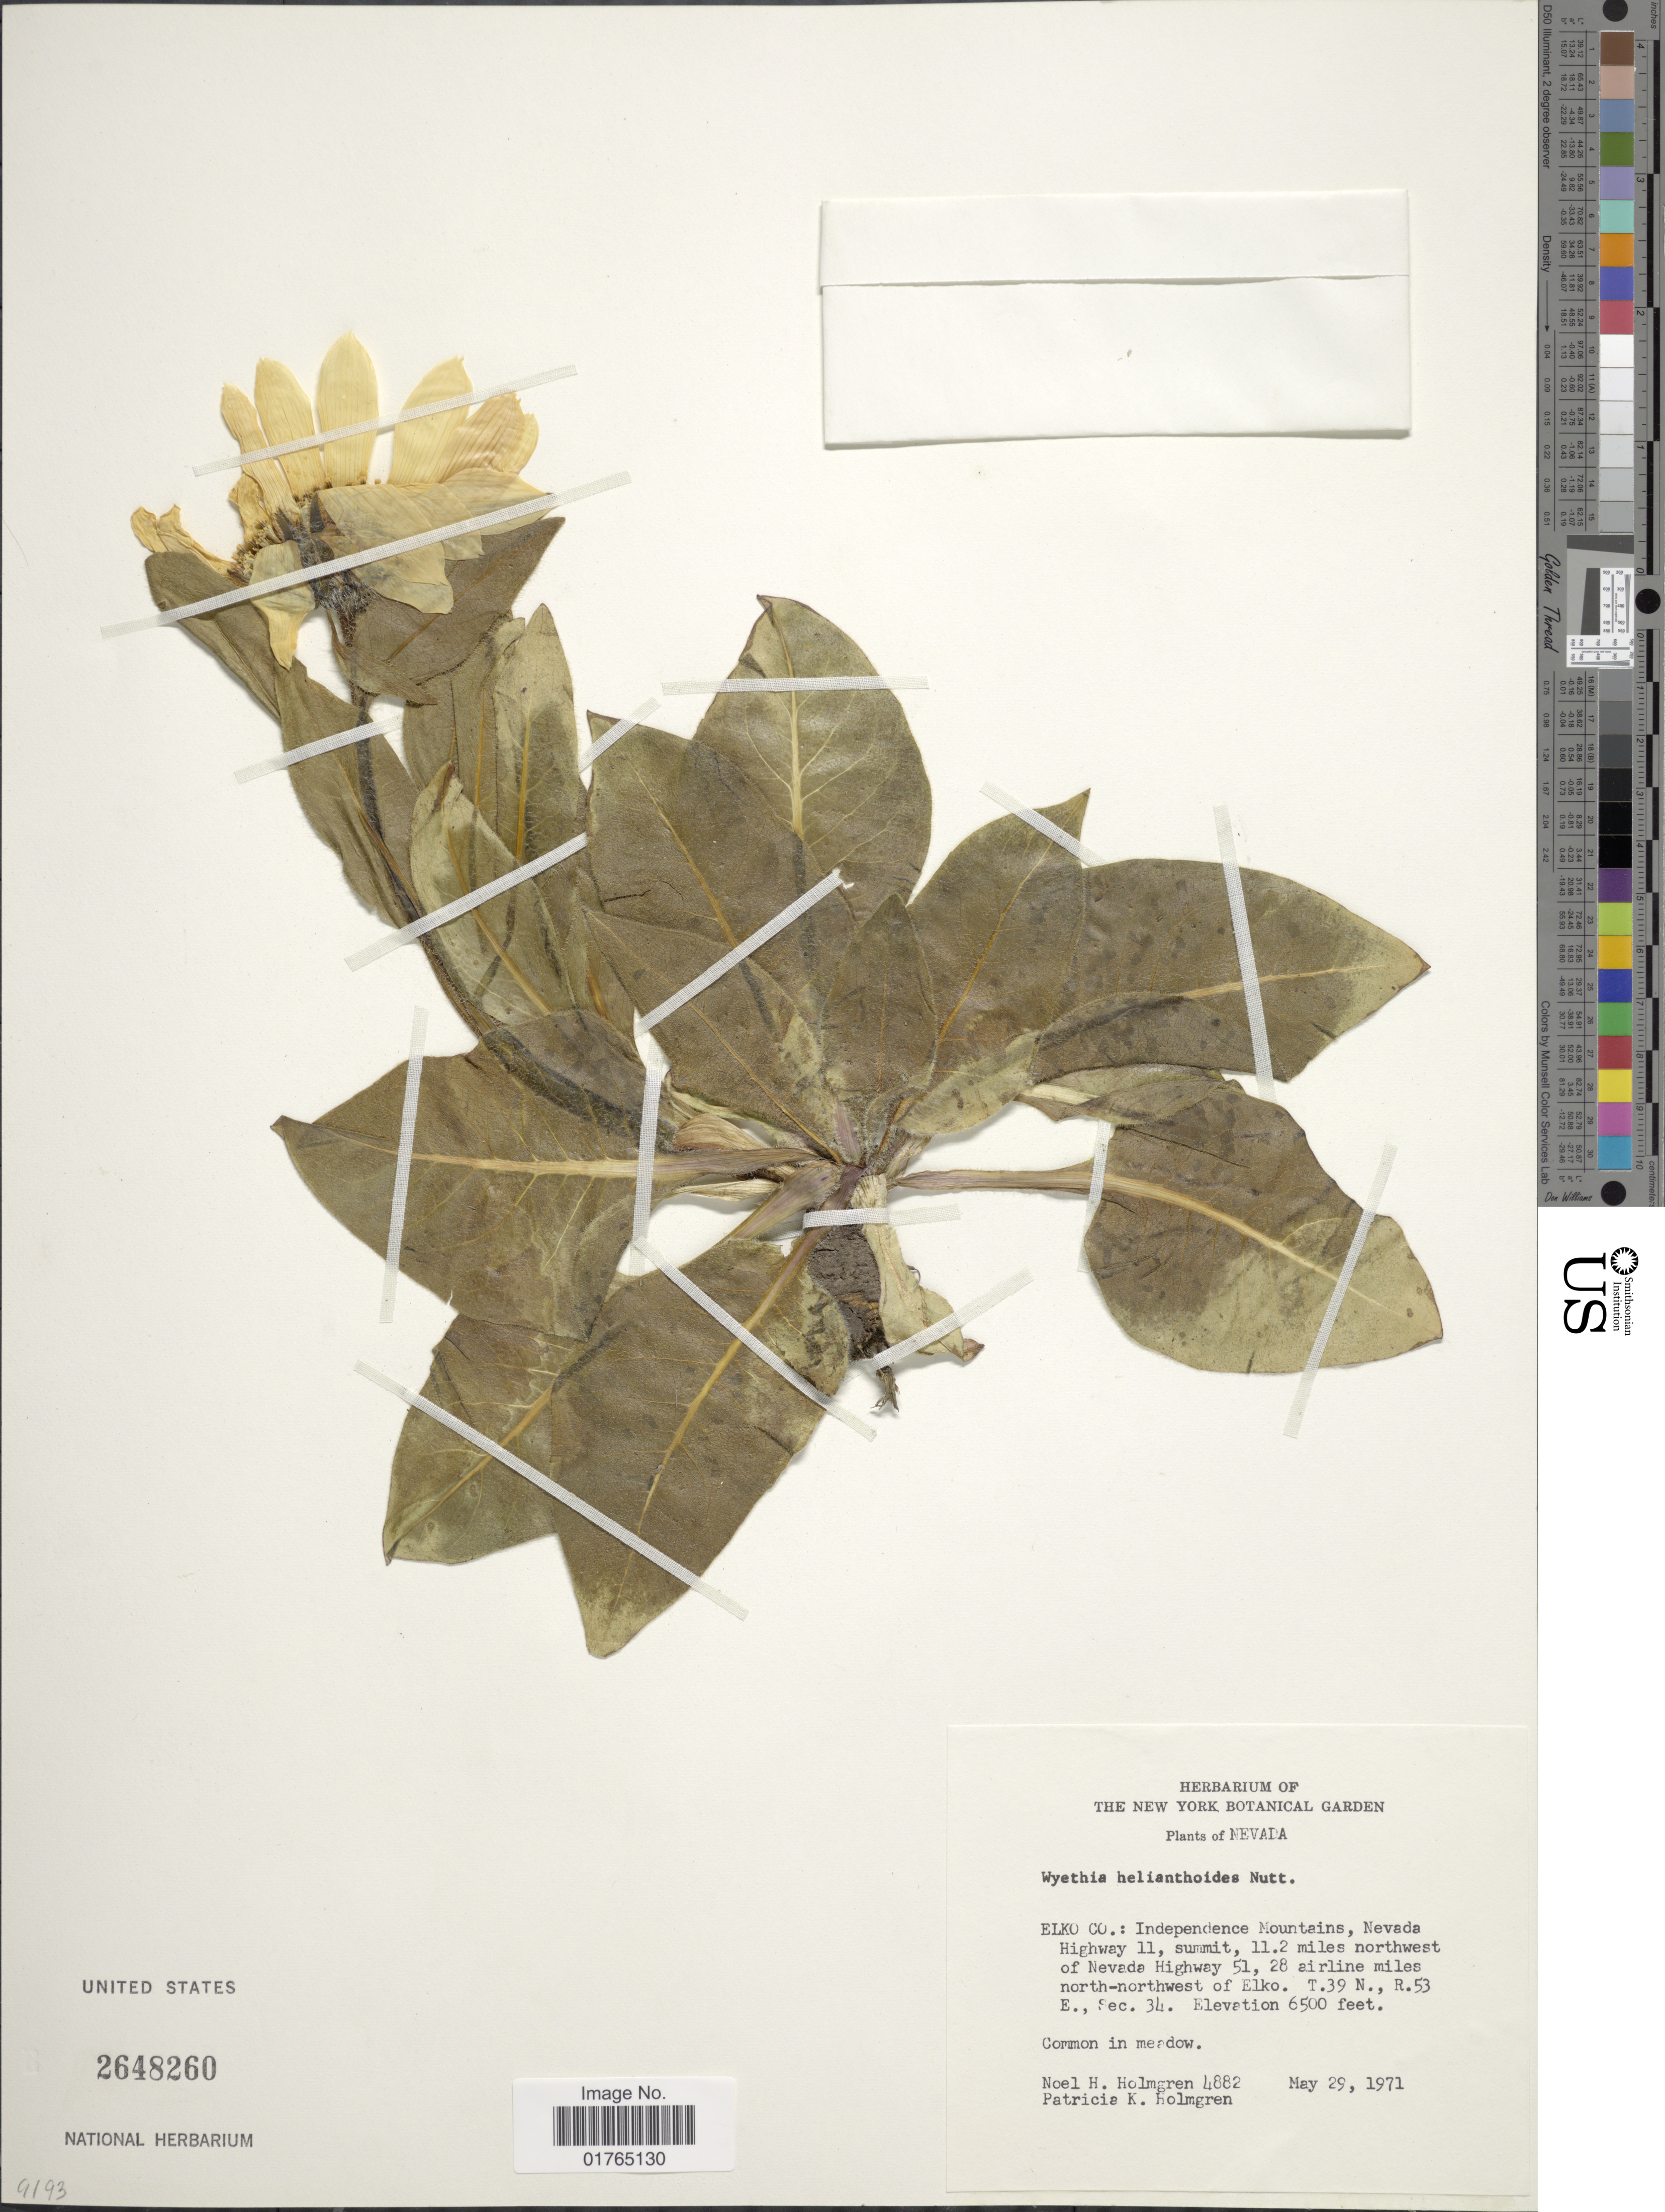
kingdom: Plantae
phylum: Tracheophyta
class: Magnoliopsida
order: Asterales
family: Asteraceae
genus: Wyethia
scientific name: Wyethia helianthoides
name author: Nutt.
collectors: N. H. Holmgren & P. K. Holmgren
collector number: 4882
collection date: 1971-05-29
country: United States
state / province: Nevada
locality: Elko Co., Independence Mountains, Nevada Highway 11, summit, 11.2 miles northwest of Nevada Highway 51, 28 airline miles north-northwest of Elko, T39N, R53E, Sec 34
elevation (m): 1981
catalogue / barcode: US 2648260